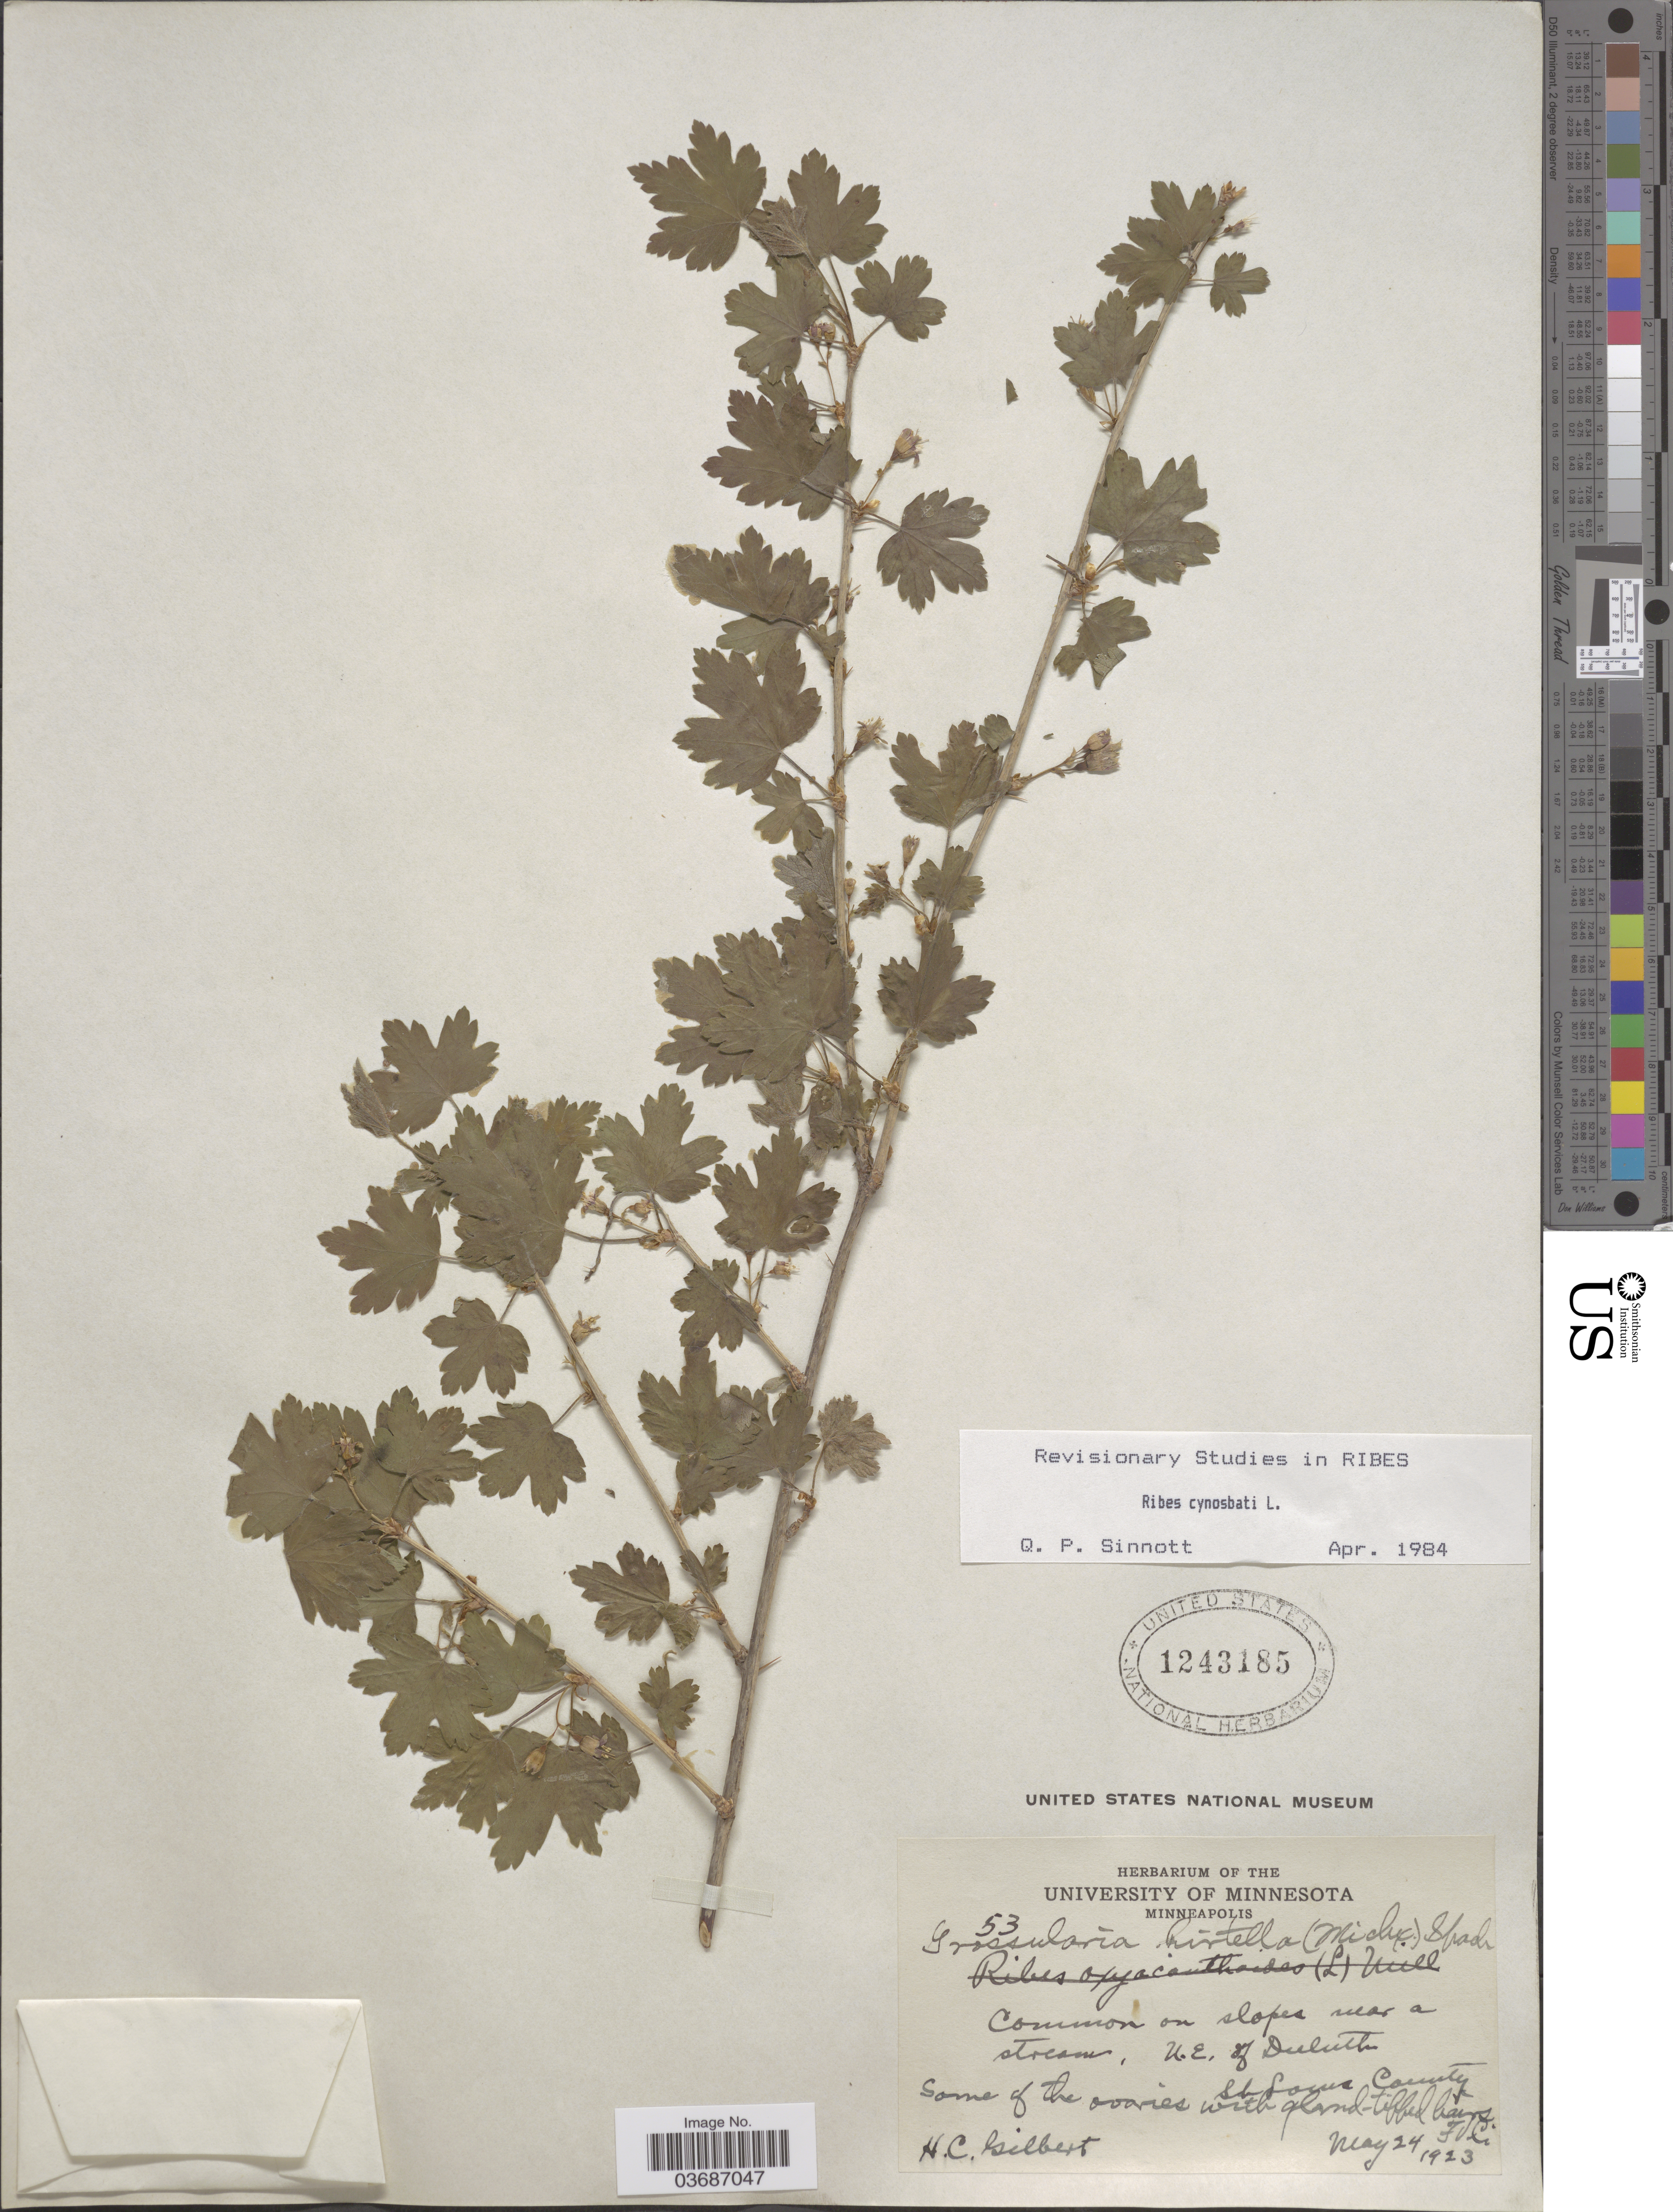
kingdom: Plantae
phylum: Tracheophyta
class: Magnoliopsida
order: Saxifragales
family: Grossulariaceae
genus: Ribes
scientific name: Ribes cynosbati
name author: L.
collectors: H. Gilbert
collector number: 53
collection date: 1923-05-24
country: United States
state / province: Minnesota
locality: Common on slopes near a stream, N.E. of Duluth. St Louis County.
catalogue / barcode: US 1243185